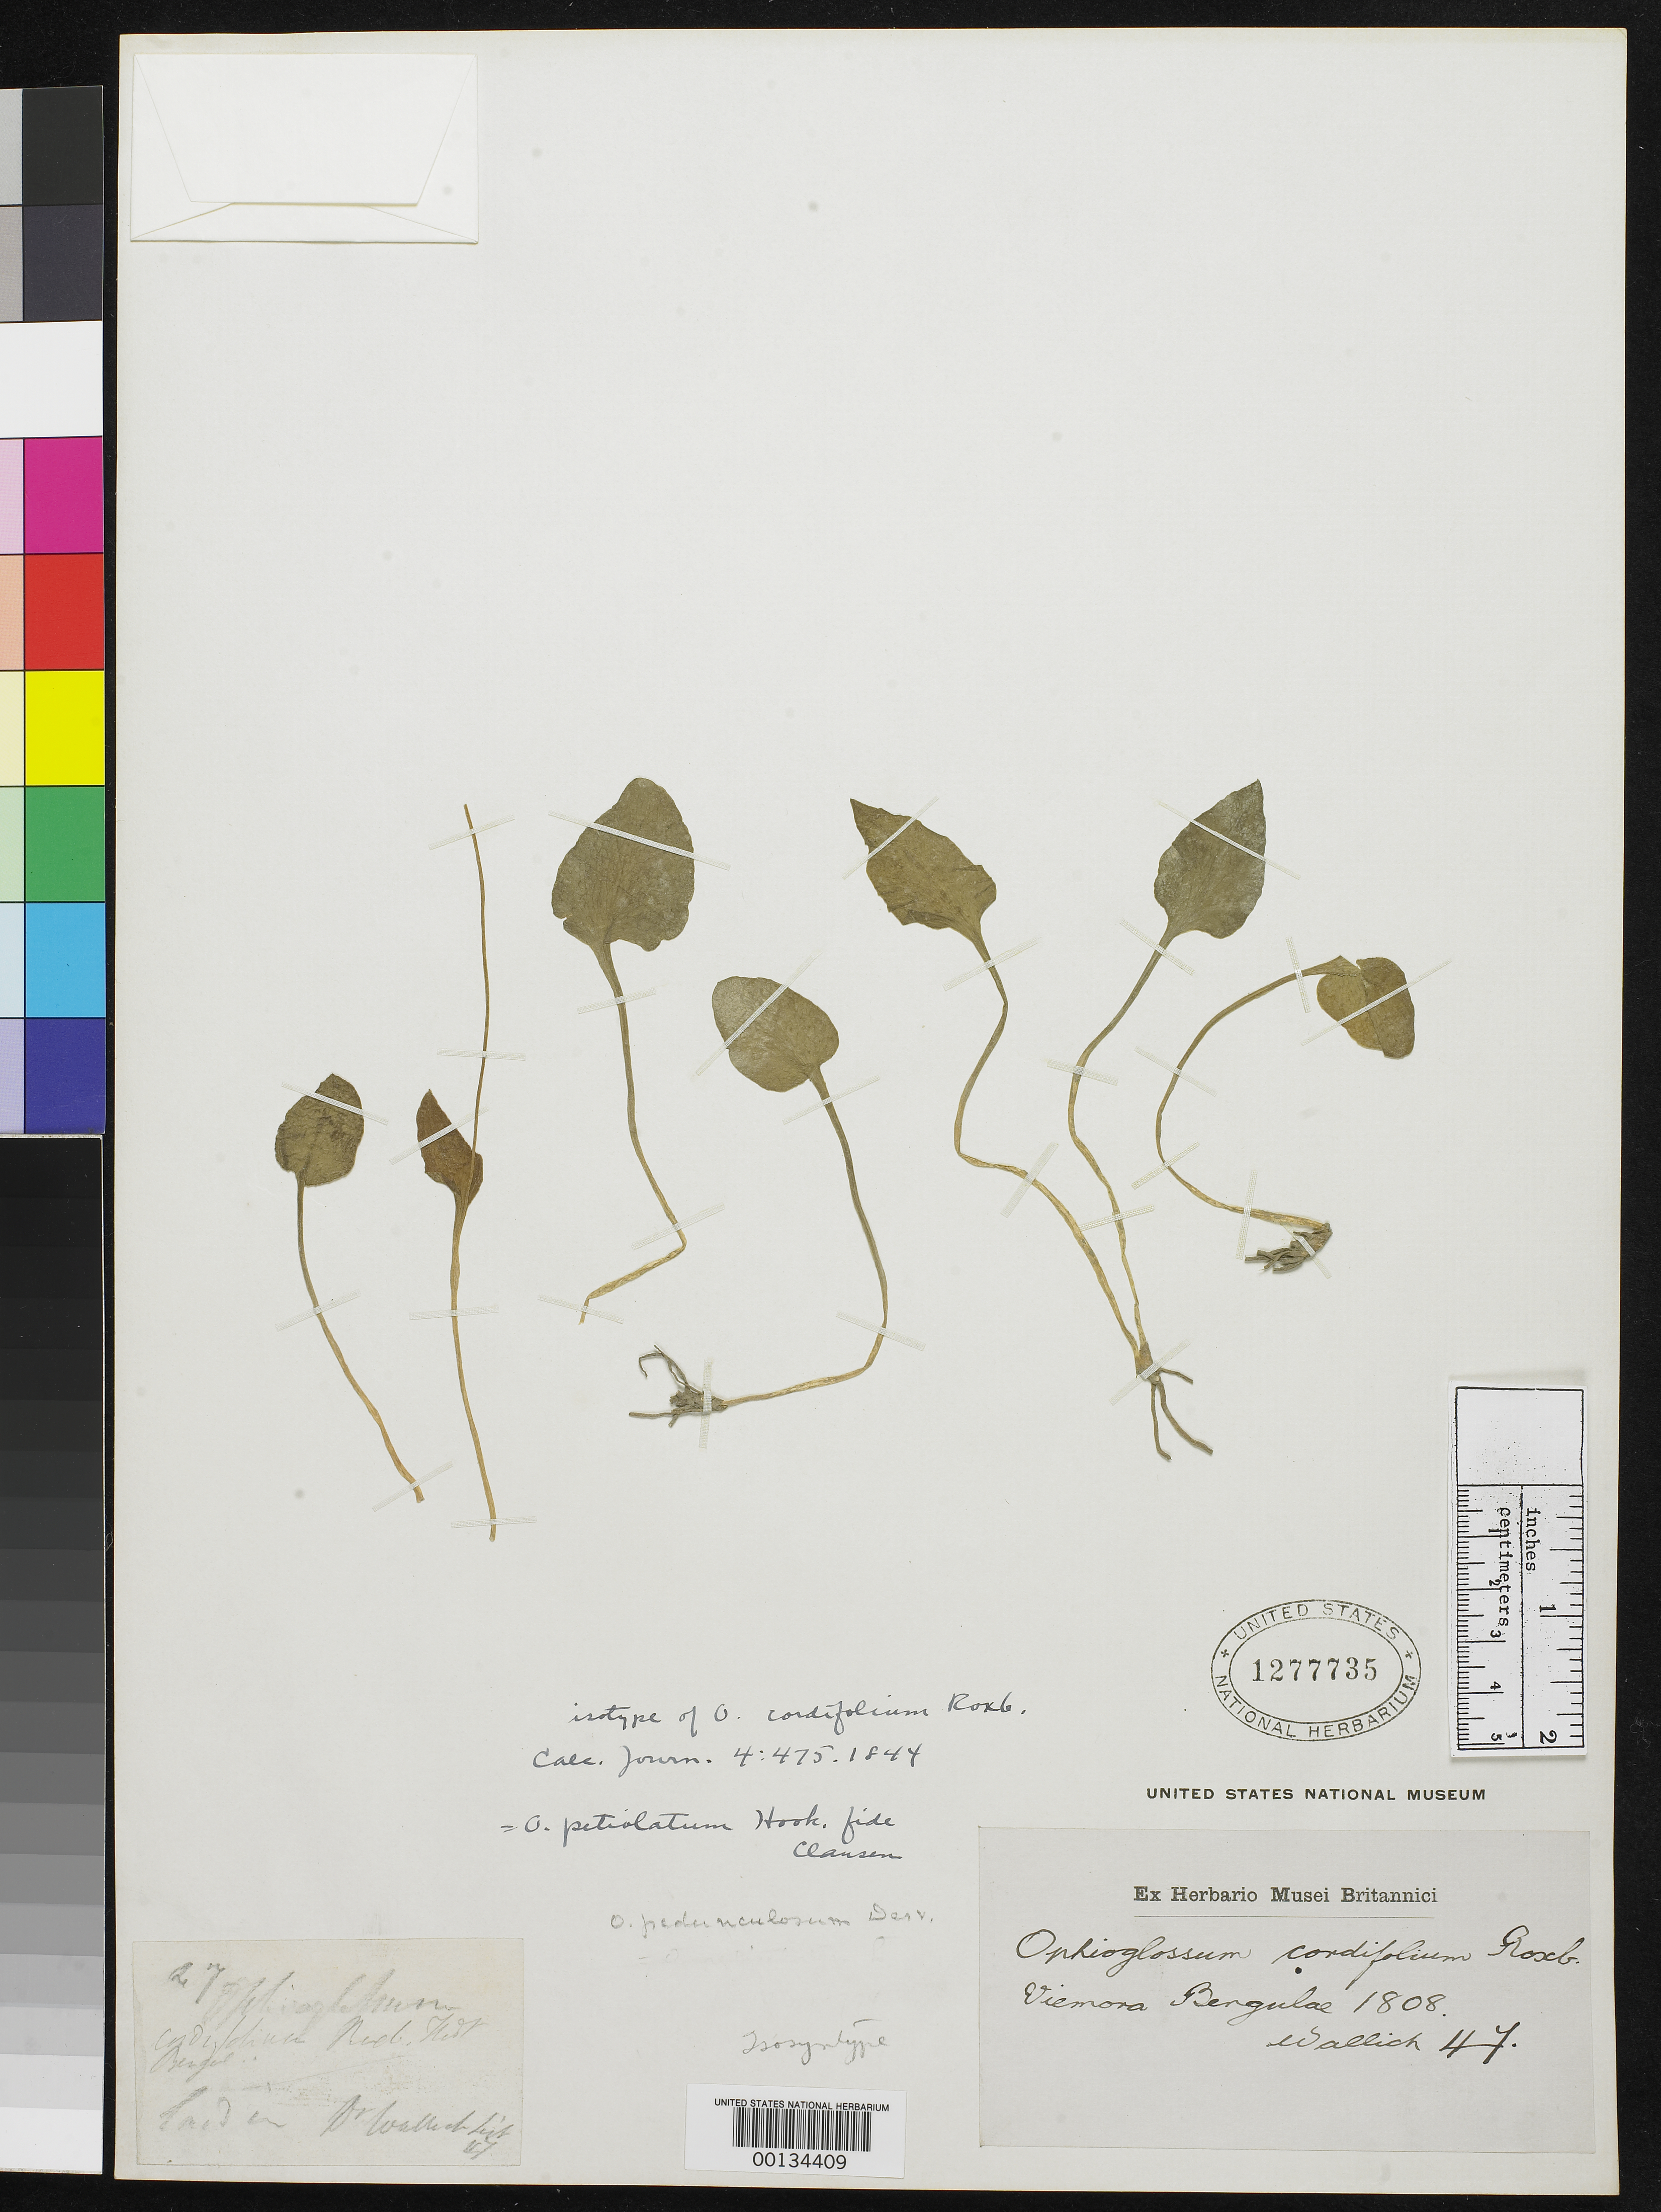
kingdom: Plantae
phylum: Tracheophyta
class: Polypodiopsida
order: Ophioglossales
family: Ophioglossaceae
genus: Ophioglossum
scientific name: Ophioglossum cordifolium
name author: Roxb.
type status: Type Collection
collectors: N. Wallich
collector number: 47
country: India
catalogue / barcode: US 1277735